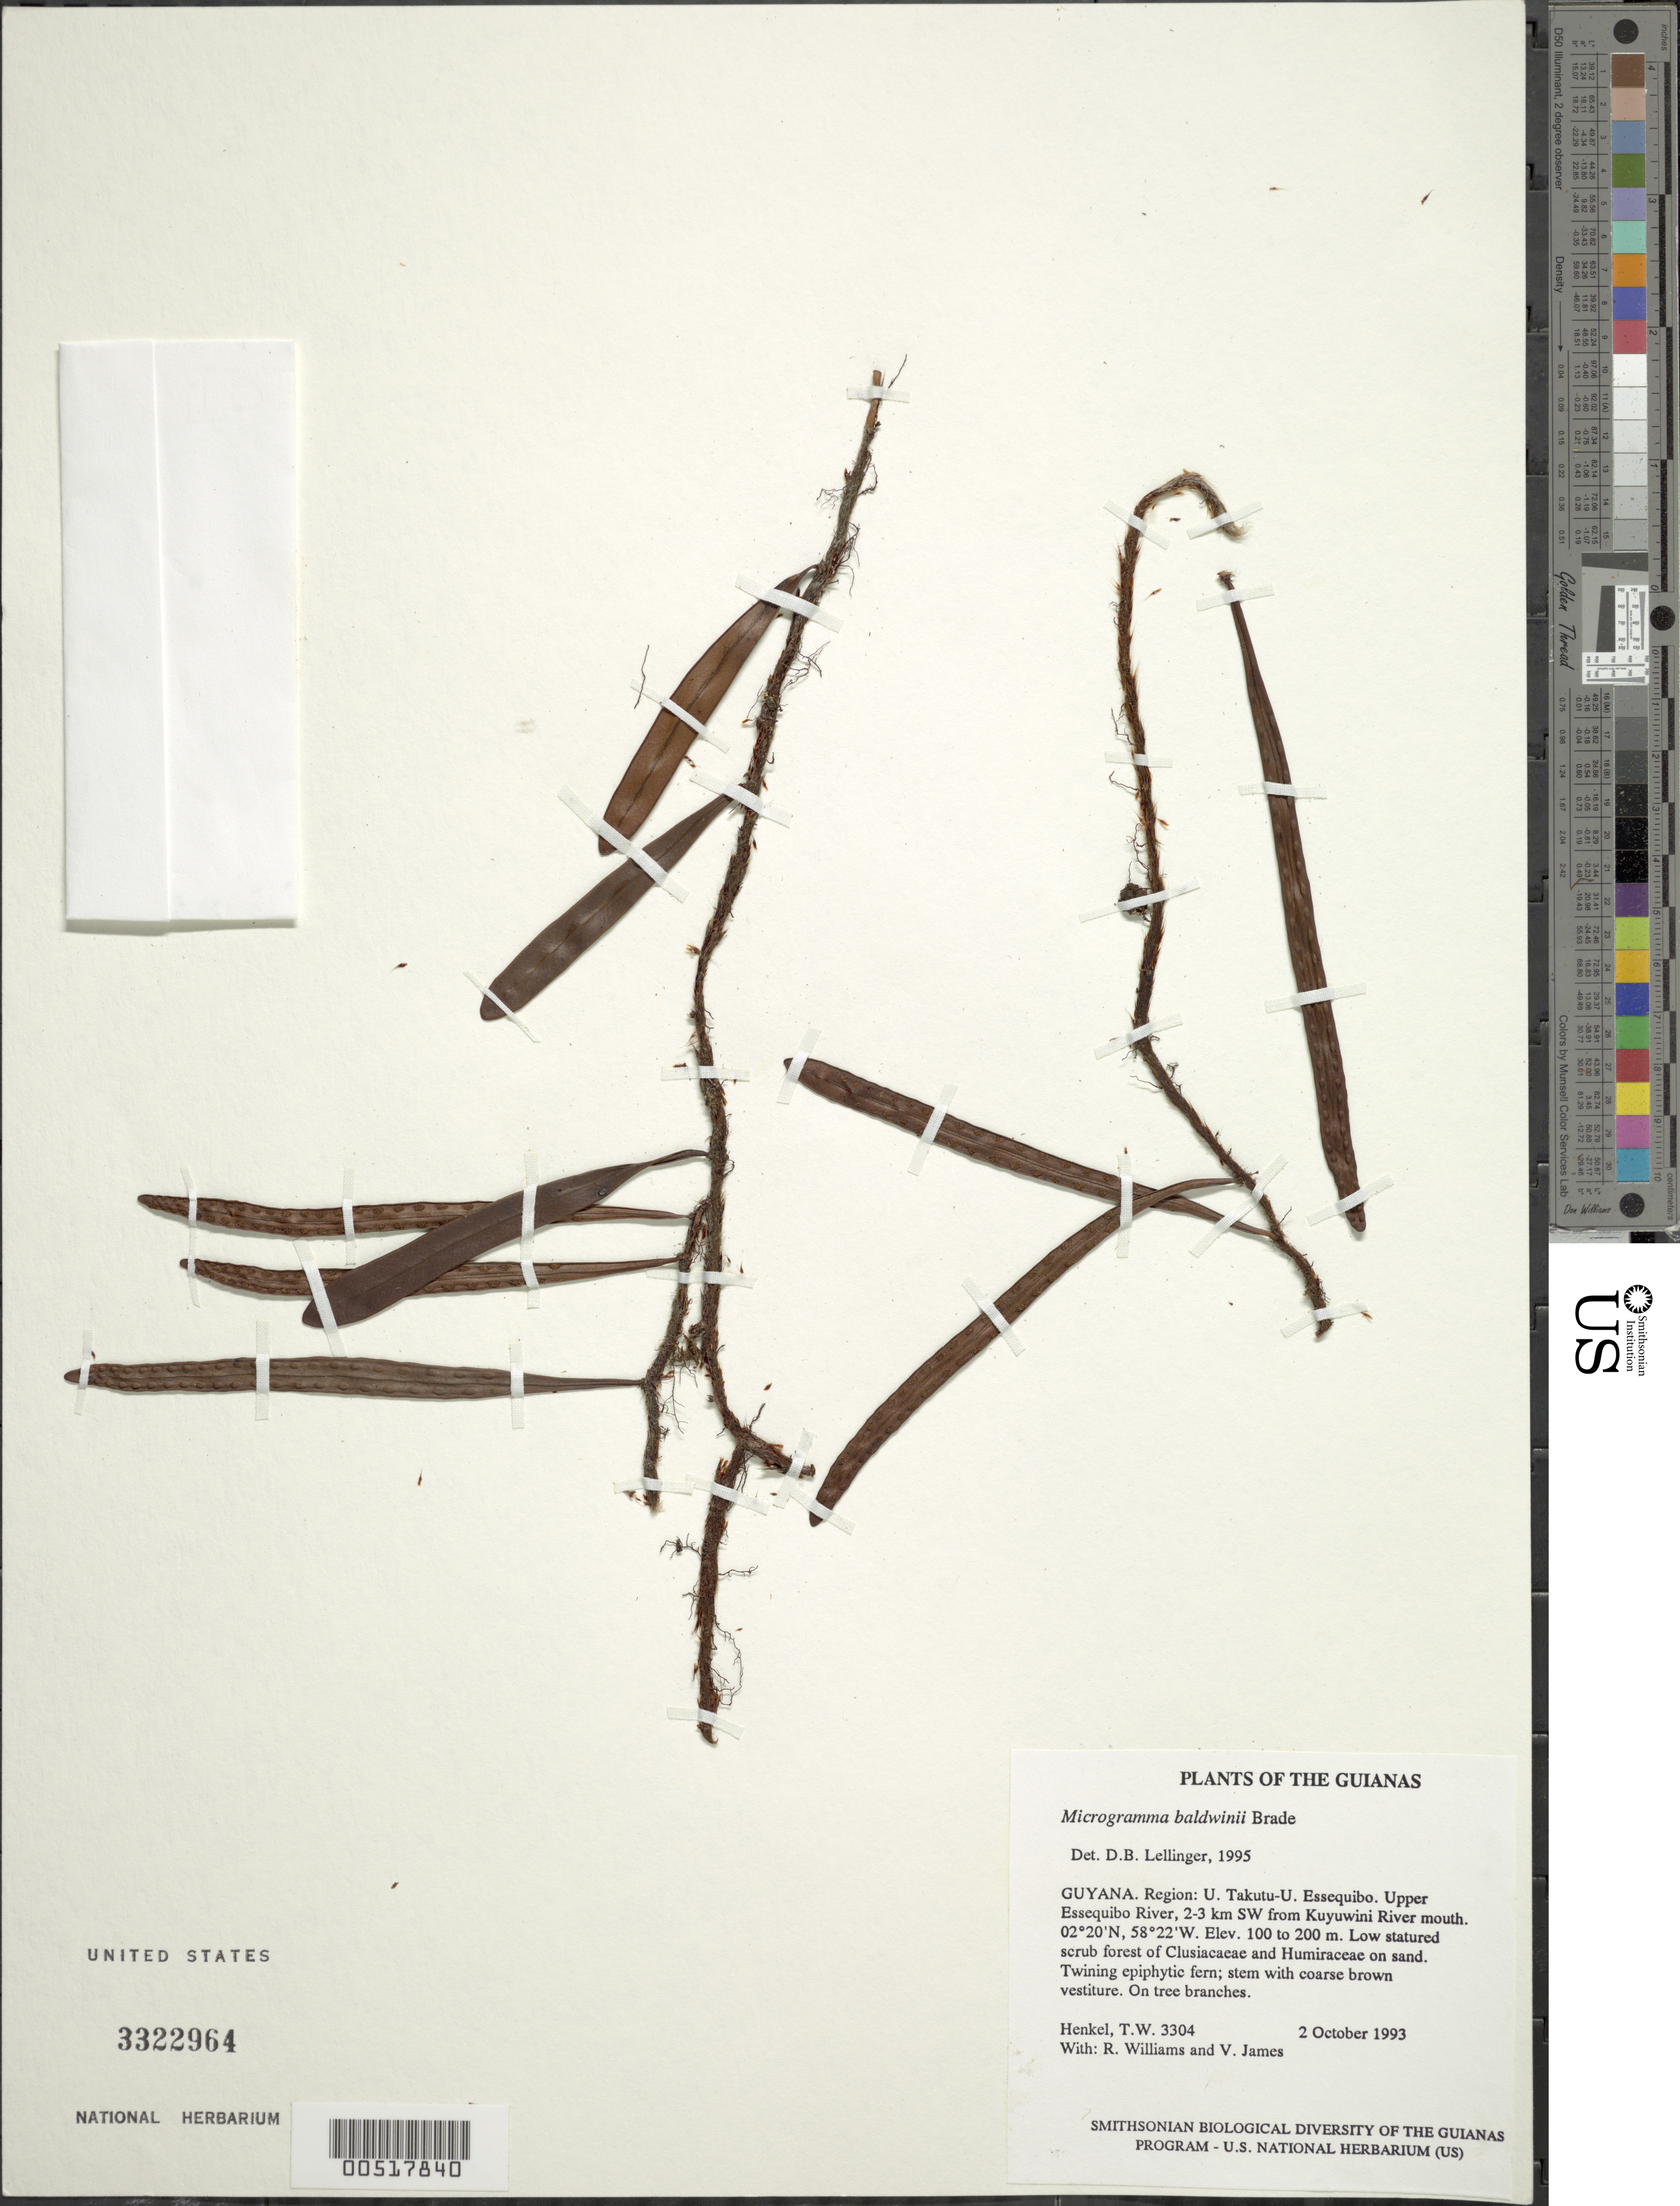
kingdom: Plantae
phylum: Tracheophyta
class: Polypodiopsida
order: Polypodiales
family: Polypodiaceae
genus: Microgramma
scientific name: Microgramma baldwinii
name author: Brade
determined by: Lellinger, David B., (BOT), Smithsonian Institution - National Museum of Natural History (UNITED STATES)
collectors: T. Henkel, R. Williams & V. James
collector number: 3304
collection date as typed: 2 October 1993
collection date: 1993-10-02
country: Guyana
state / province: U. Takutu-U. Essequibo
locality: Upper Essequibo River, 2-3 km SW from Kuyuwini River mouth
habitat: Low statured scrub forest of Clusiacaeae and Humiraceae on sand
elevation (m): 100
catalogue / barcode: US 3322964